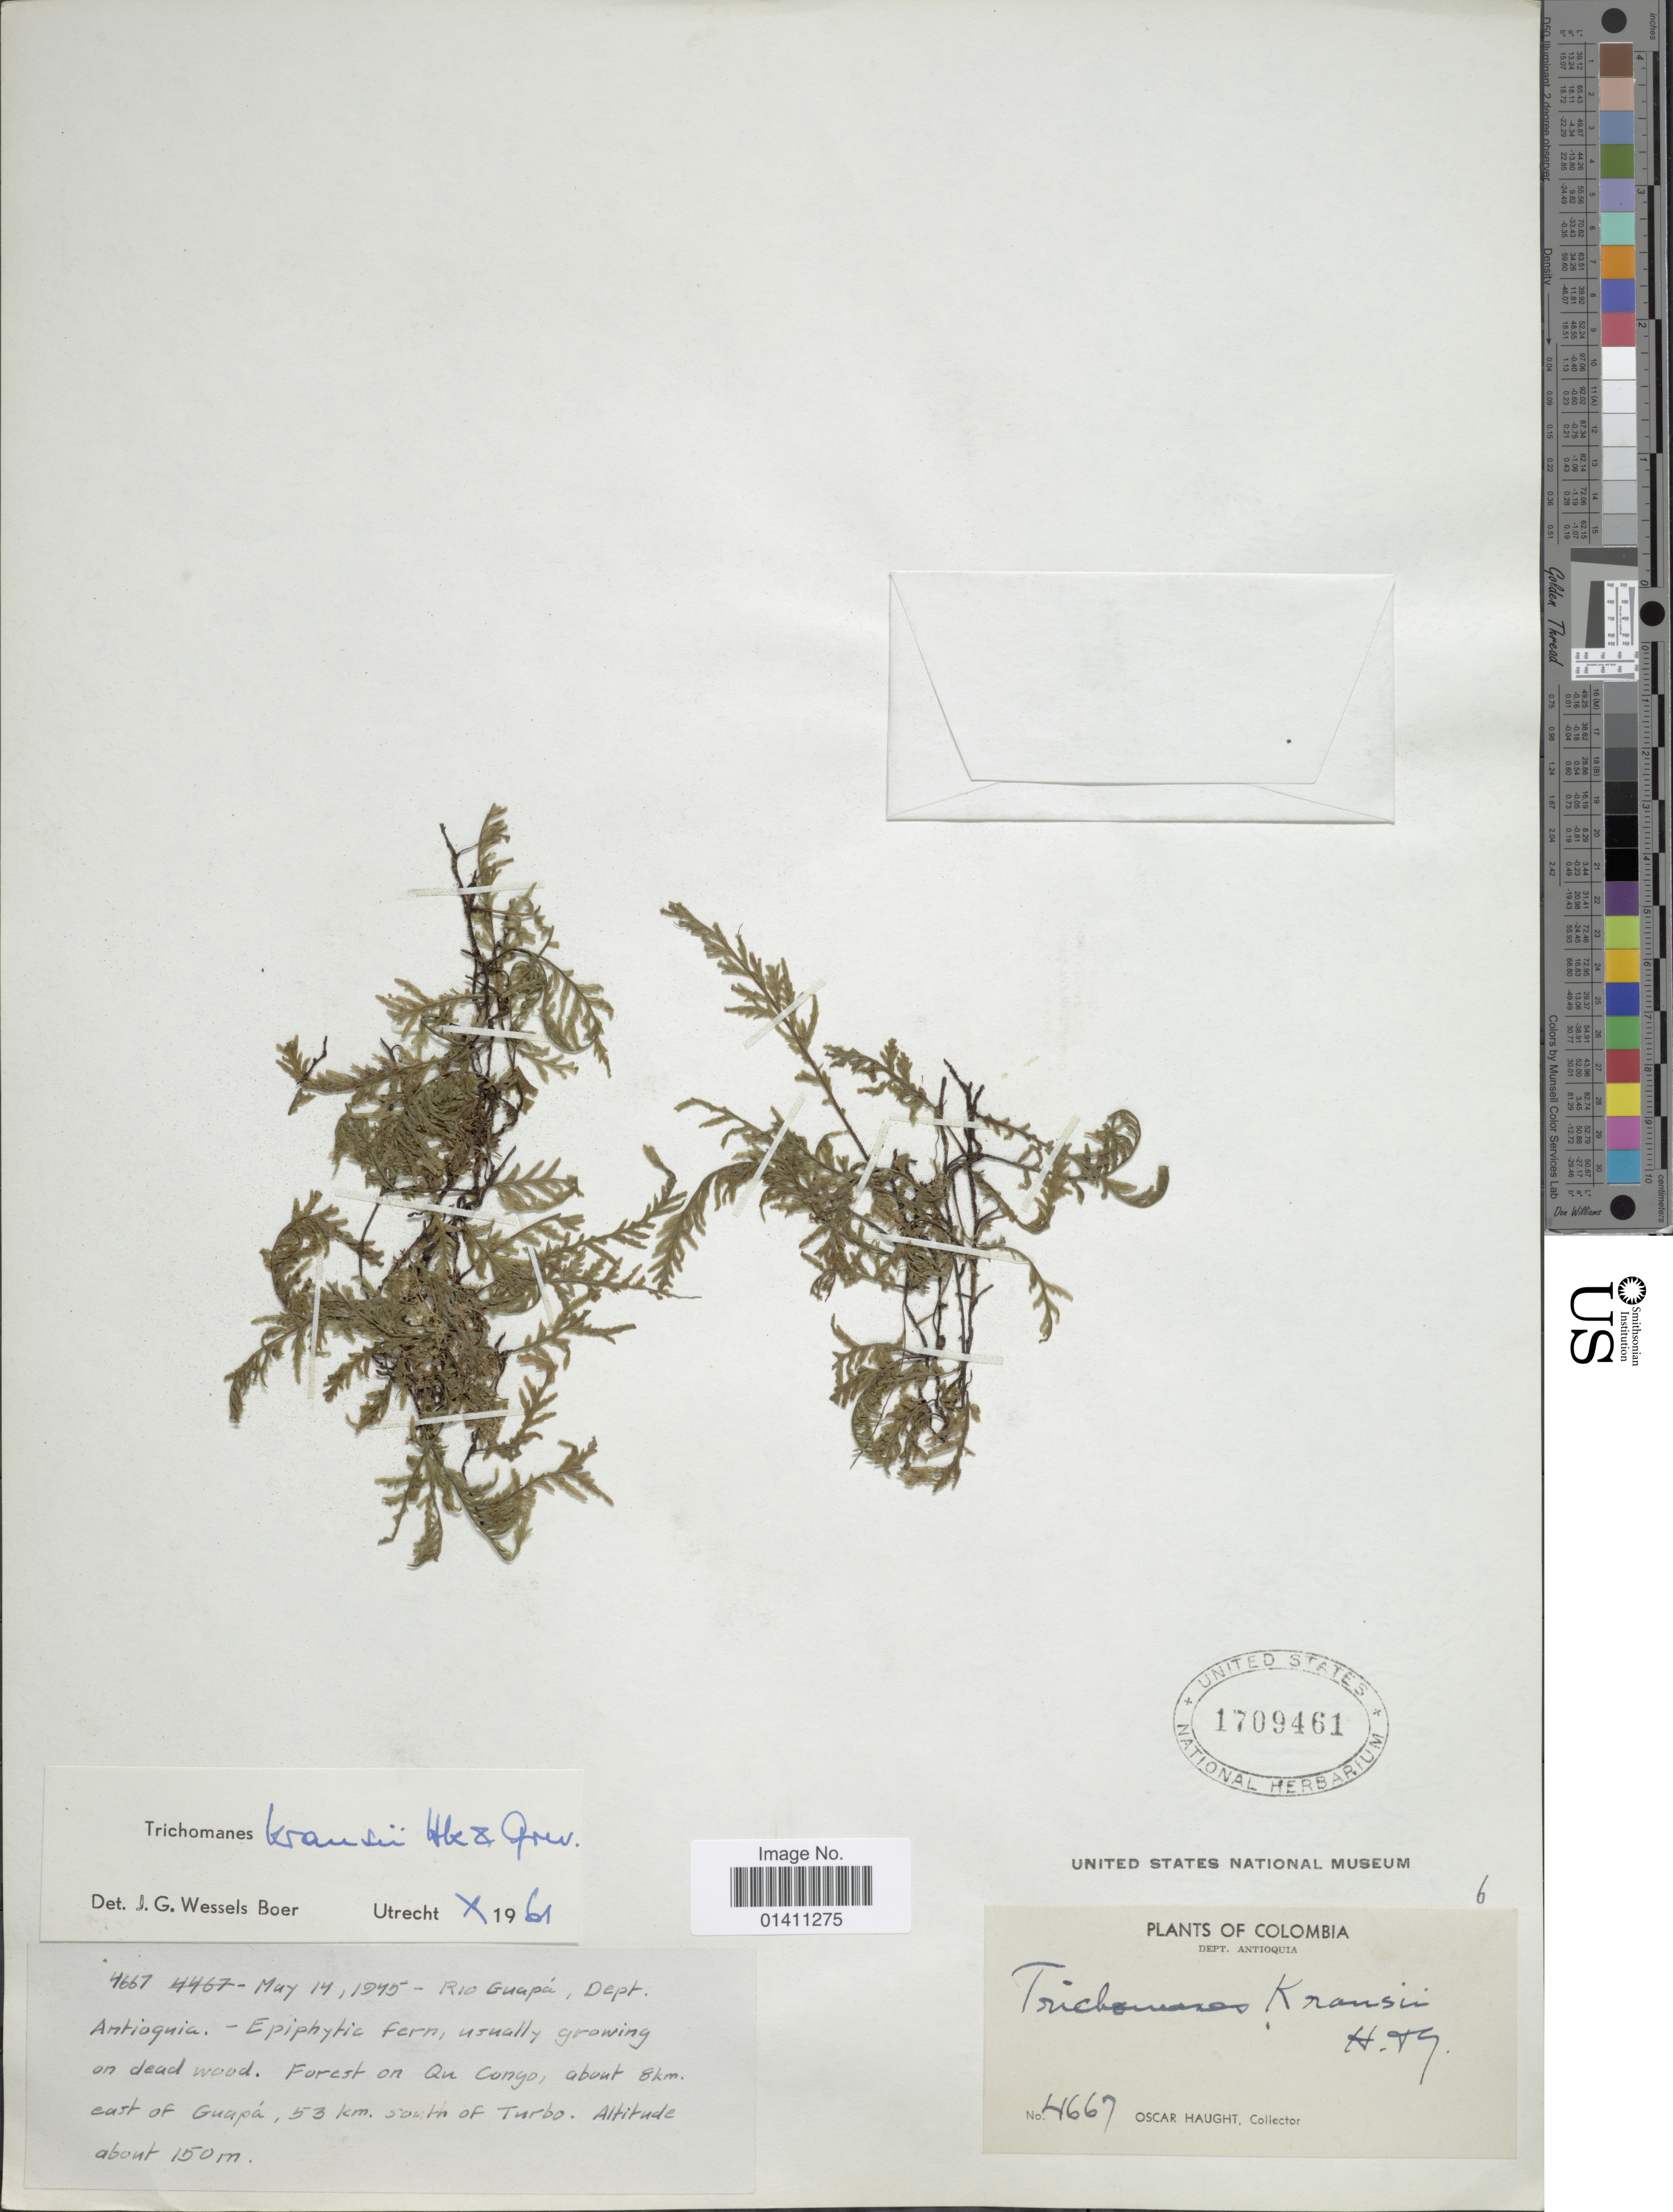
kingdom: Plantae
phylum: Tracheophyta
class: Polypodiopsida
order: Hymenophyllales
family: Hymenophyllaceae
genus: Didymoglossum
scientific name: Didymoglossum kraussii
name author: (Hook. & Grev.) C. Presl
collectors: O. L. Haught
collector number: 4667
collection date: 1945-05-14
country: Colombia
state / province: Antioquia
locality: Rio Guapa, Dept. Antioquia. Forest on Qu Congo, about 8 km east of Guapa, 53 km. south of Turbo.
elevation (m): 150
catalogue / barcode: US 1709461